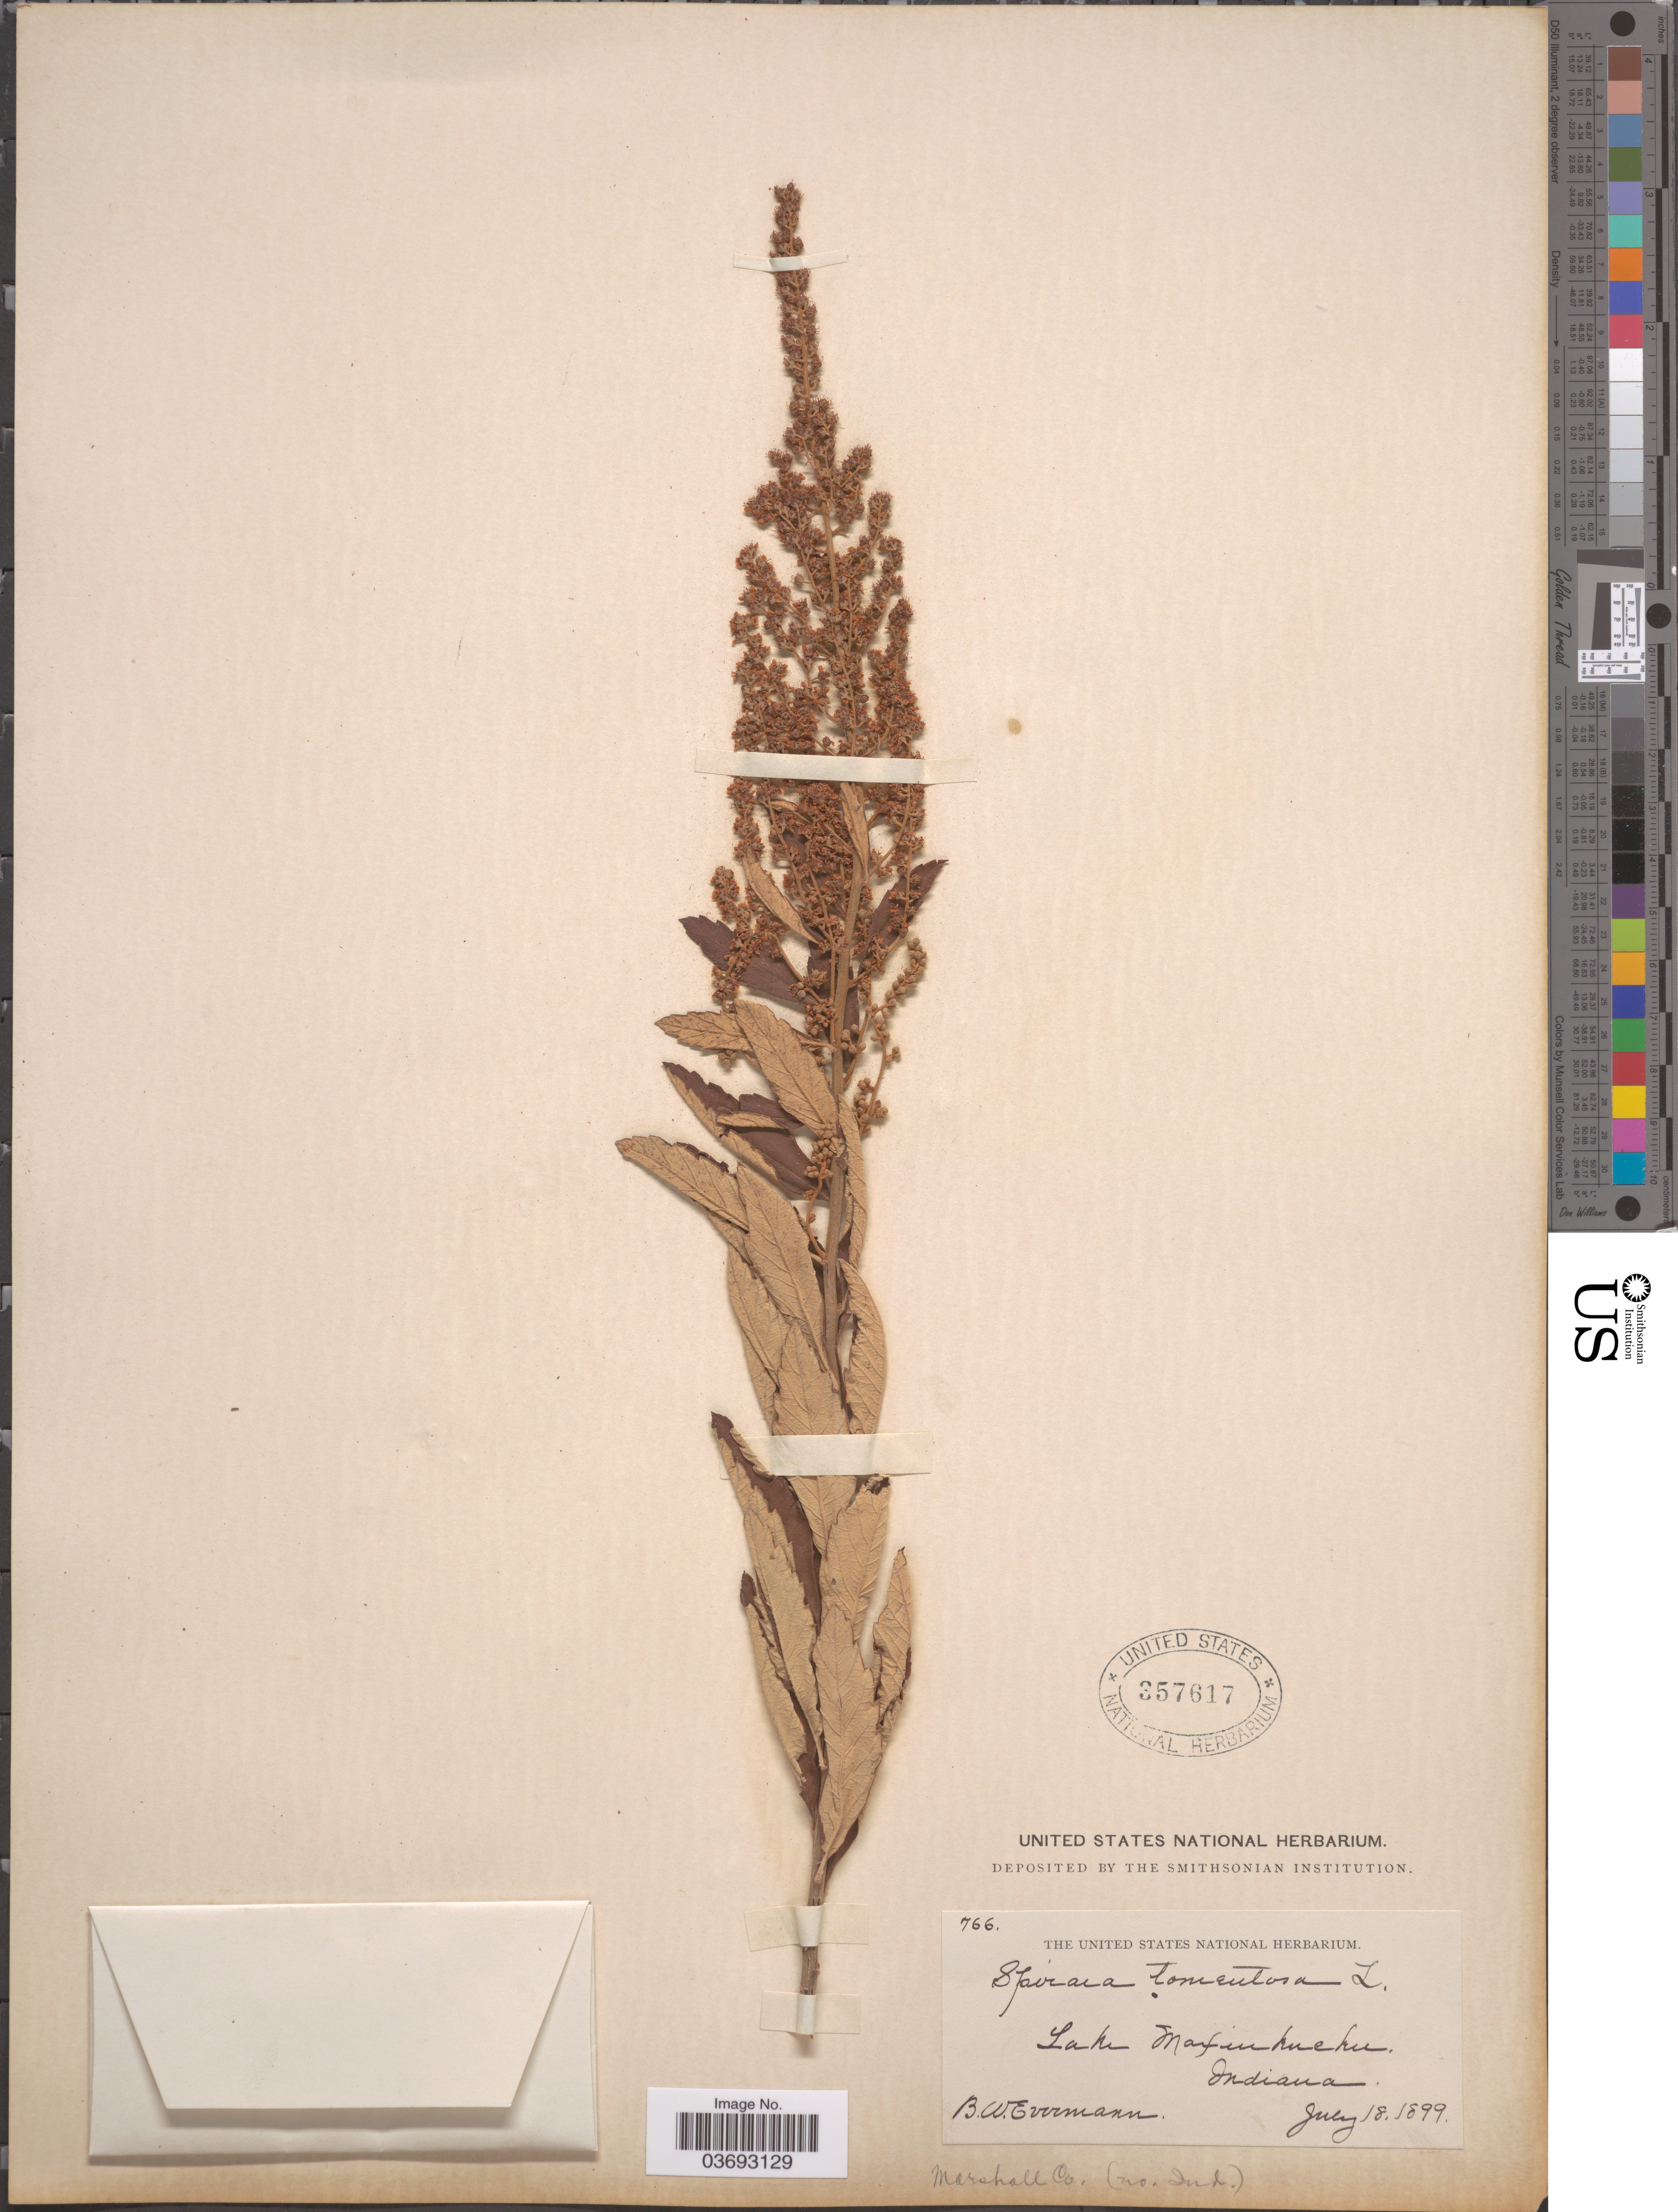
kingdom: Plantae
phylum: Tracheophyta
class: Magnoliopsida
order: Rosales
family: Rosaceae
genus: Spiraea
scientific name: Spiraea tomentosa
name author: L.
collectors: B. W. Evermann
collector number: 766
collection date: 1899-07-18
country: United States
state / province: Indiana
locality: Lake Maxinkuckee. Marshall Co.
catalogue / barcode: US 357617